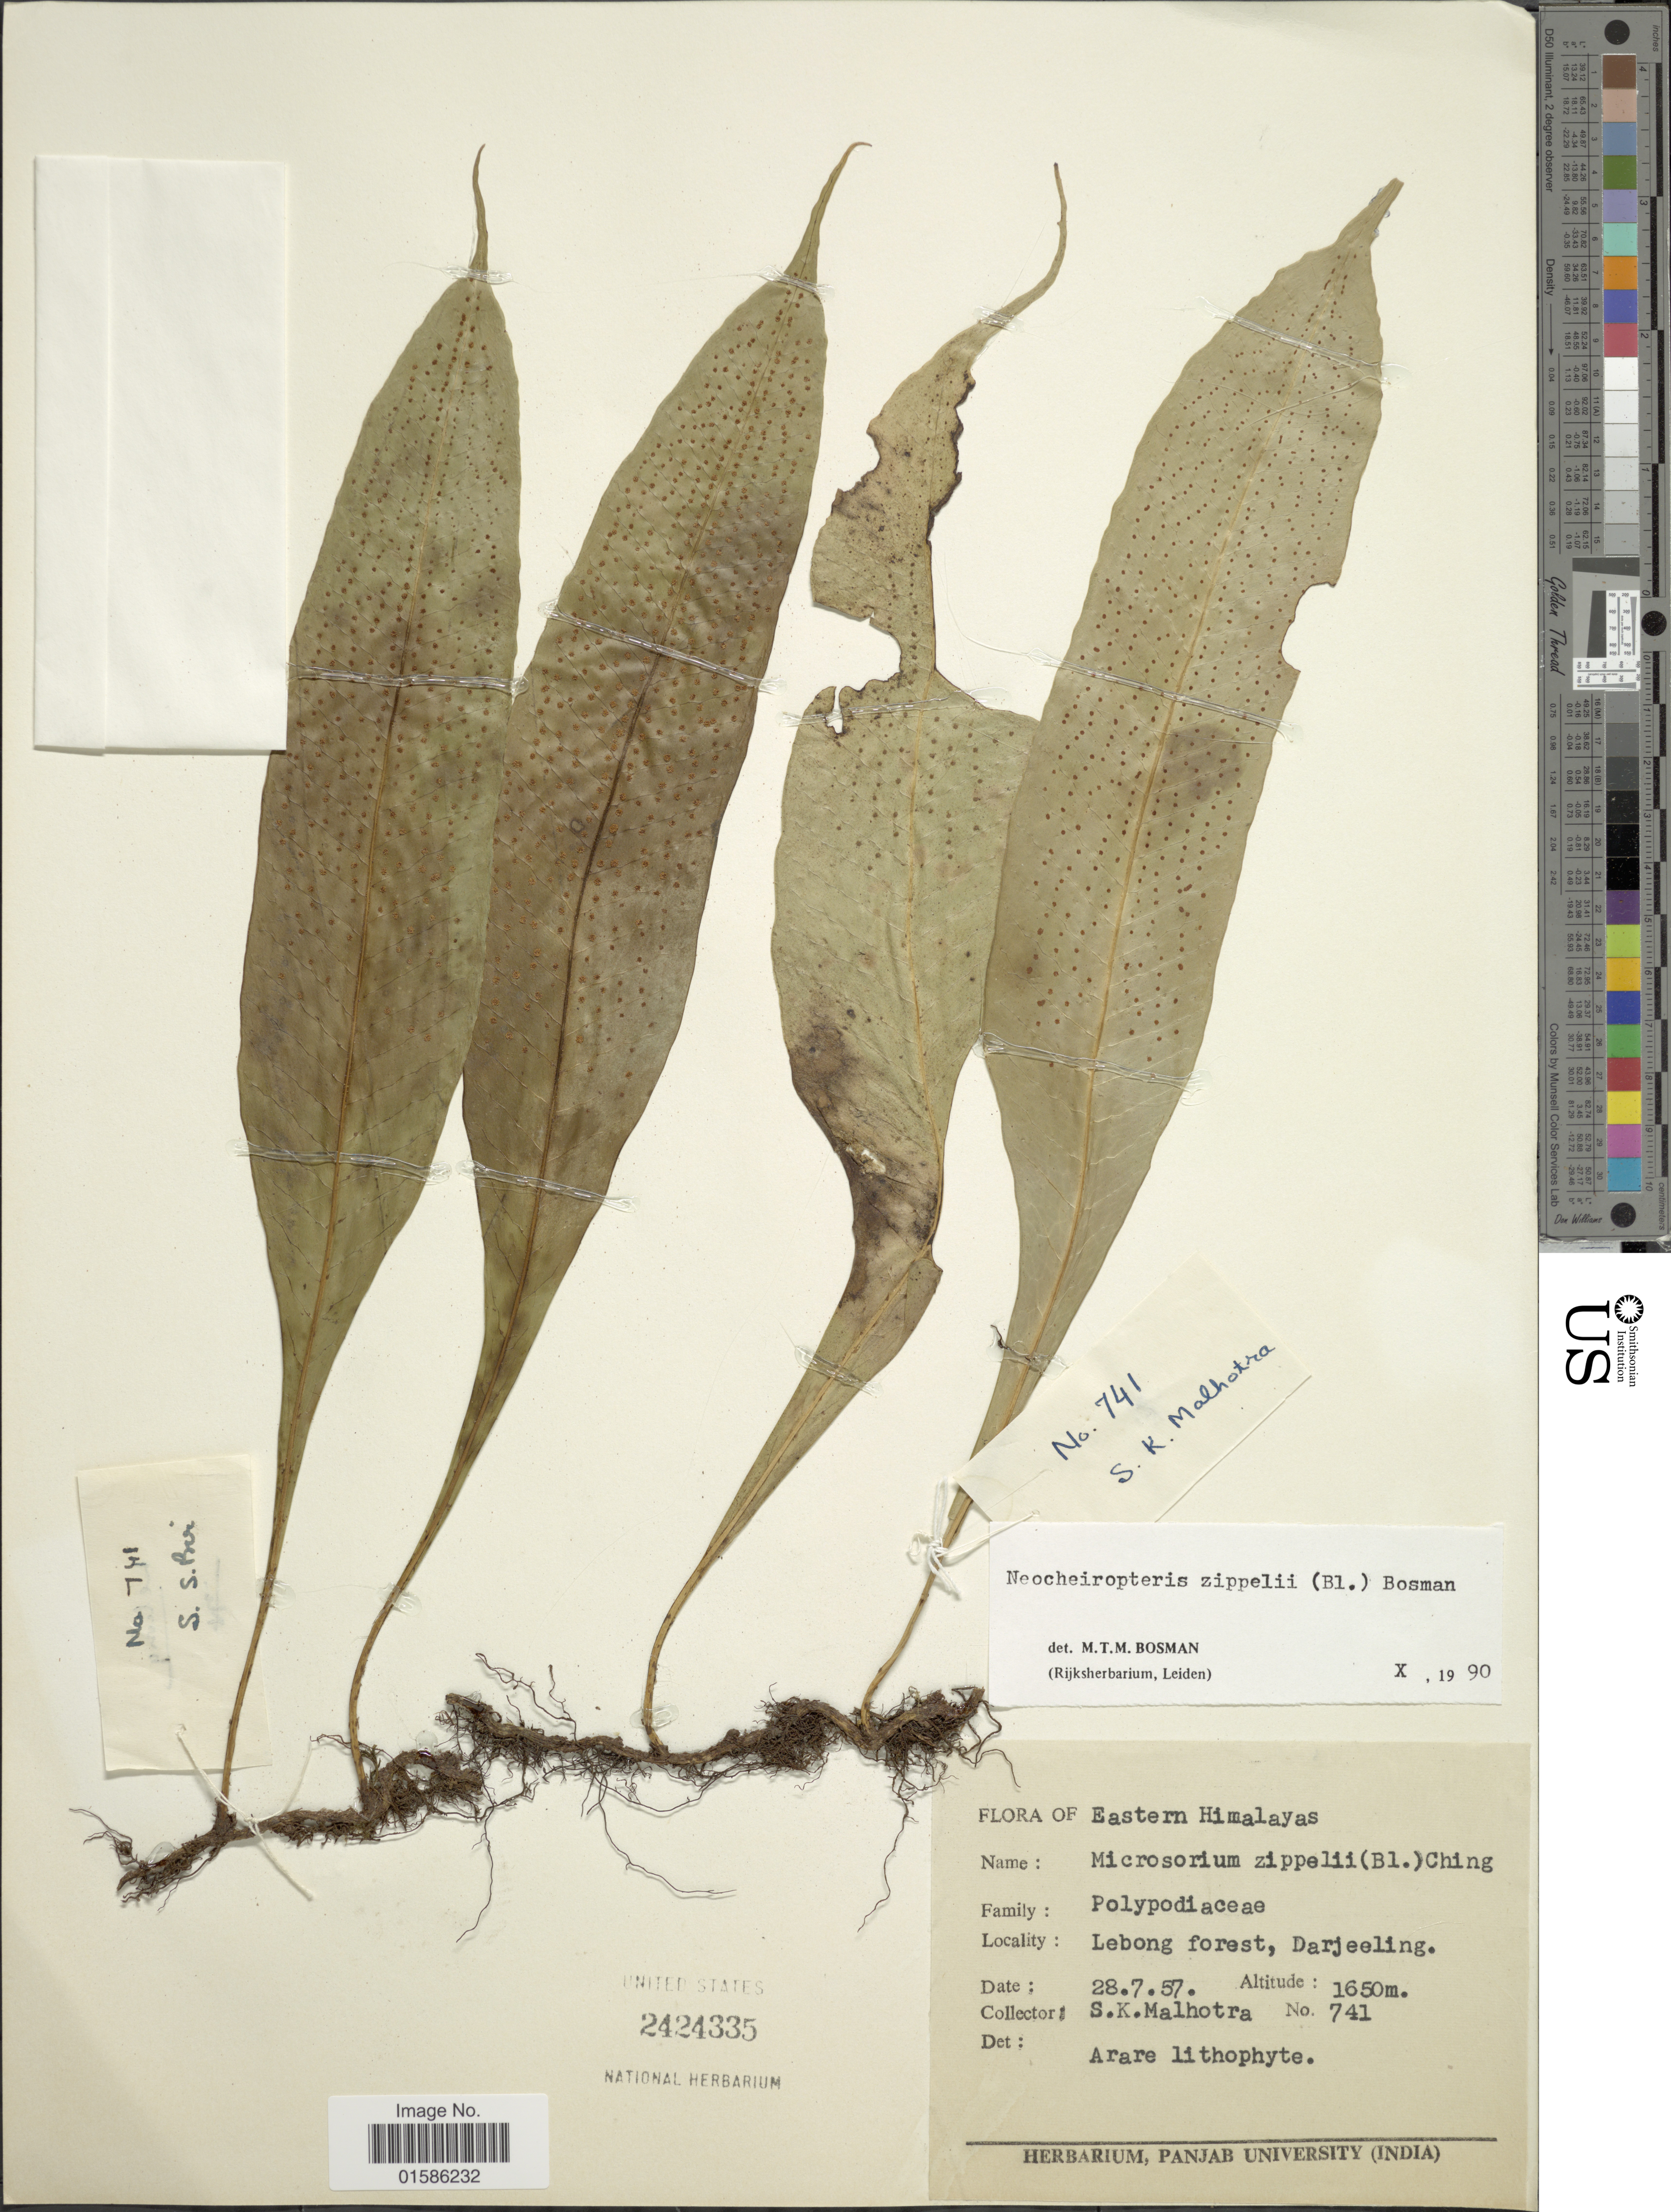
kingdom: Plantae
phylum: Tracheophyta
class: Polypodiopsida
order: Polypodiales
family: Polypodiaceae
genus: Microsorum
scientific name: Microsorum zippelii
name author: (Blume) Ching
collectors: S. Malhotra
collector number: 741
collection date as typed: Transcribed d/m/y: 28/7/57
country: India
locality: Eastern Hinalayas, Lebong forest, Darjeeling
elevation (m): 1650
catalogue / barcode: US 2424335